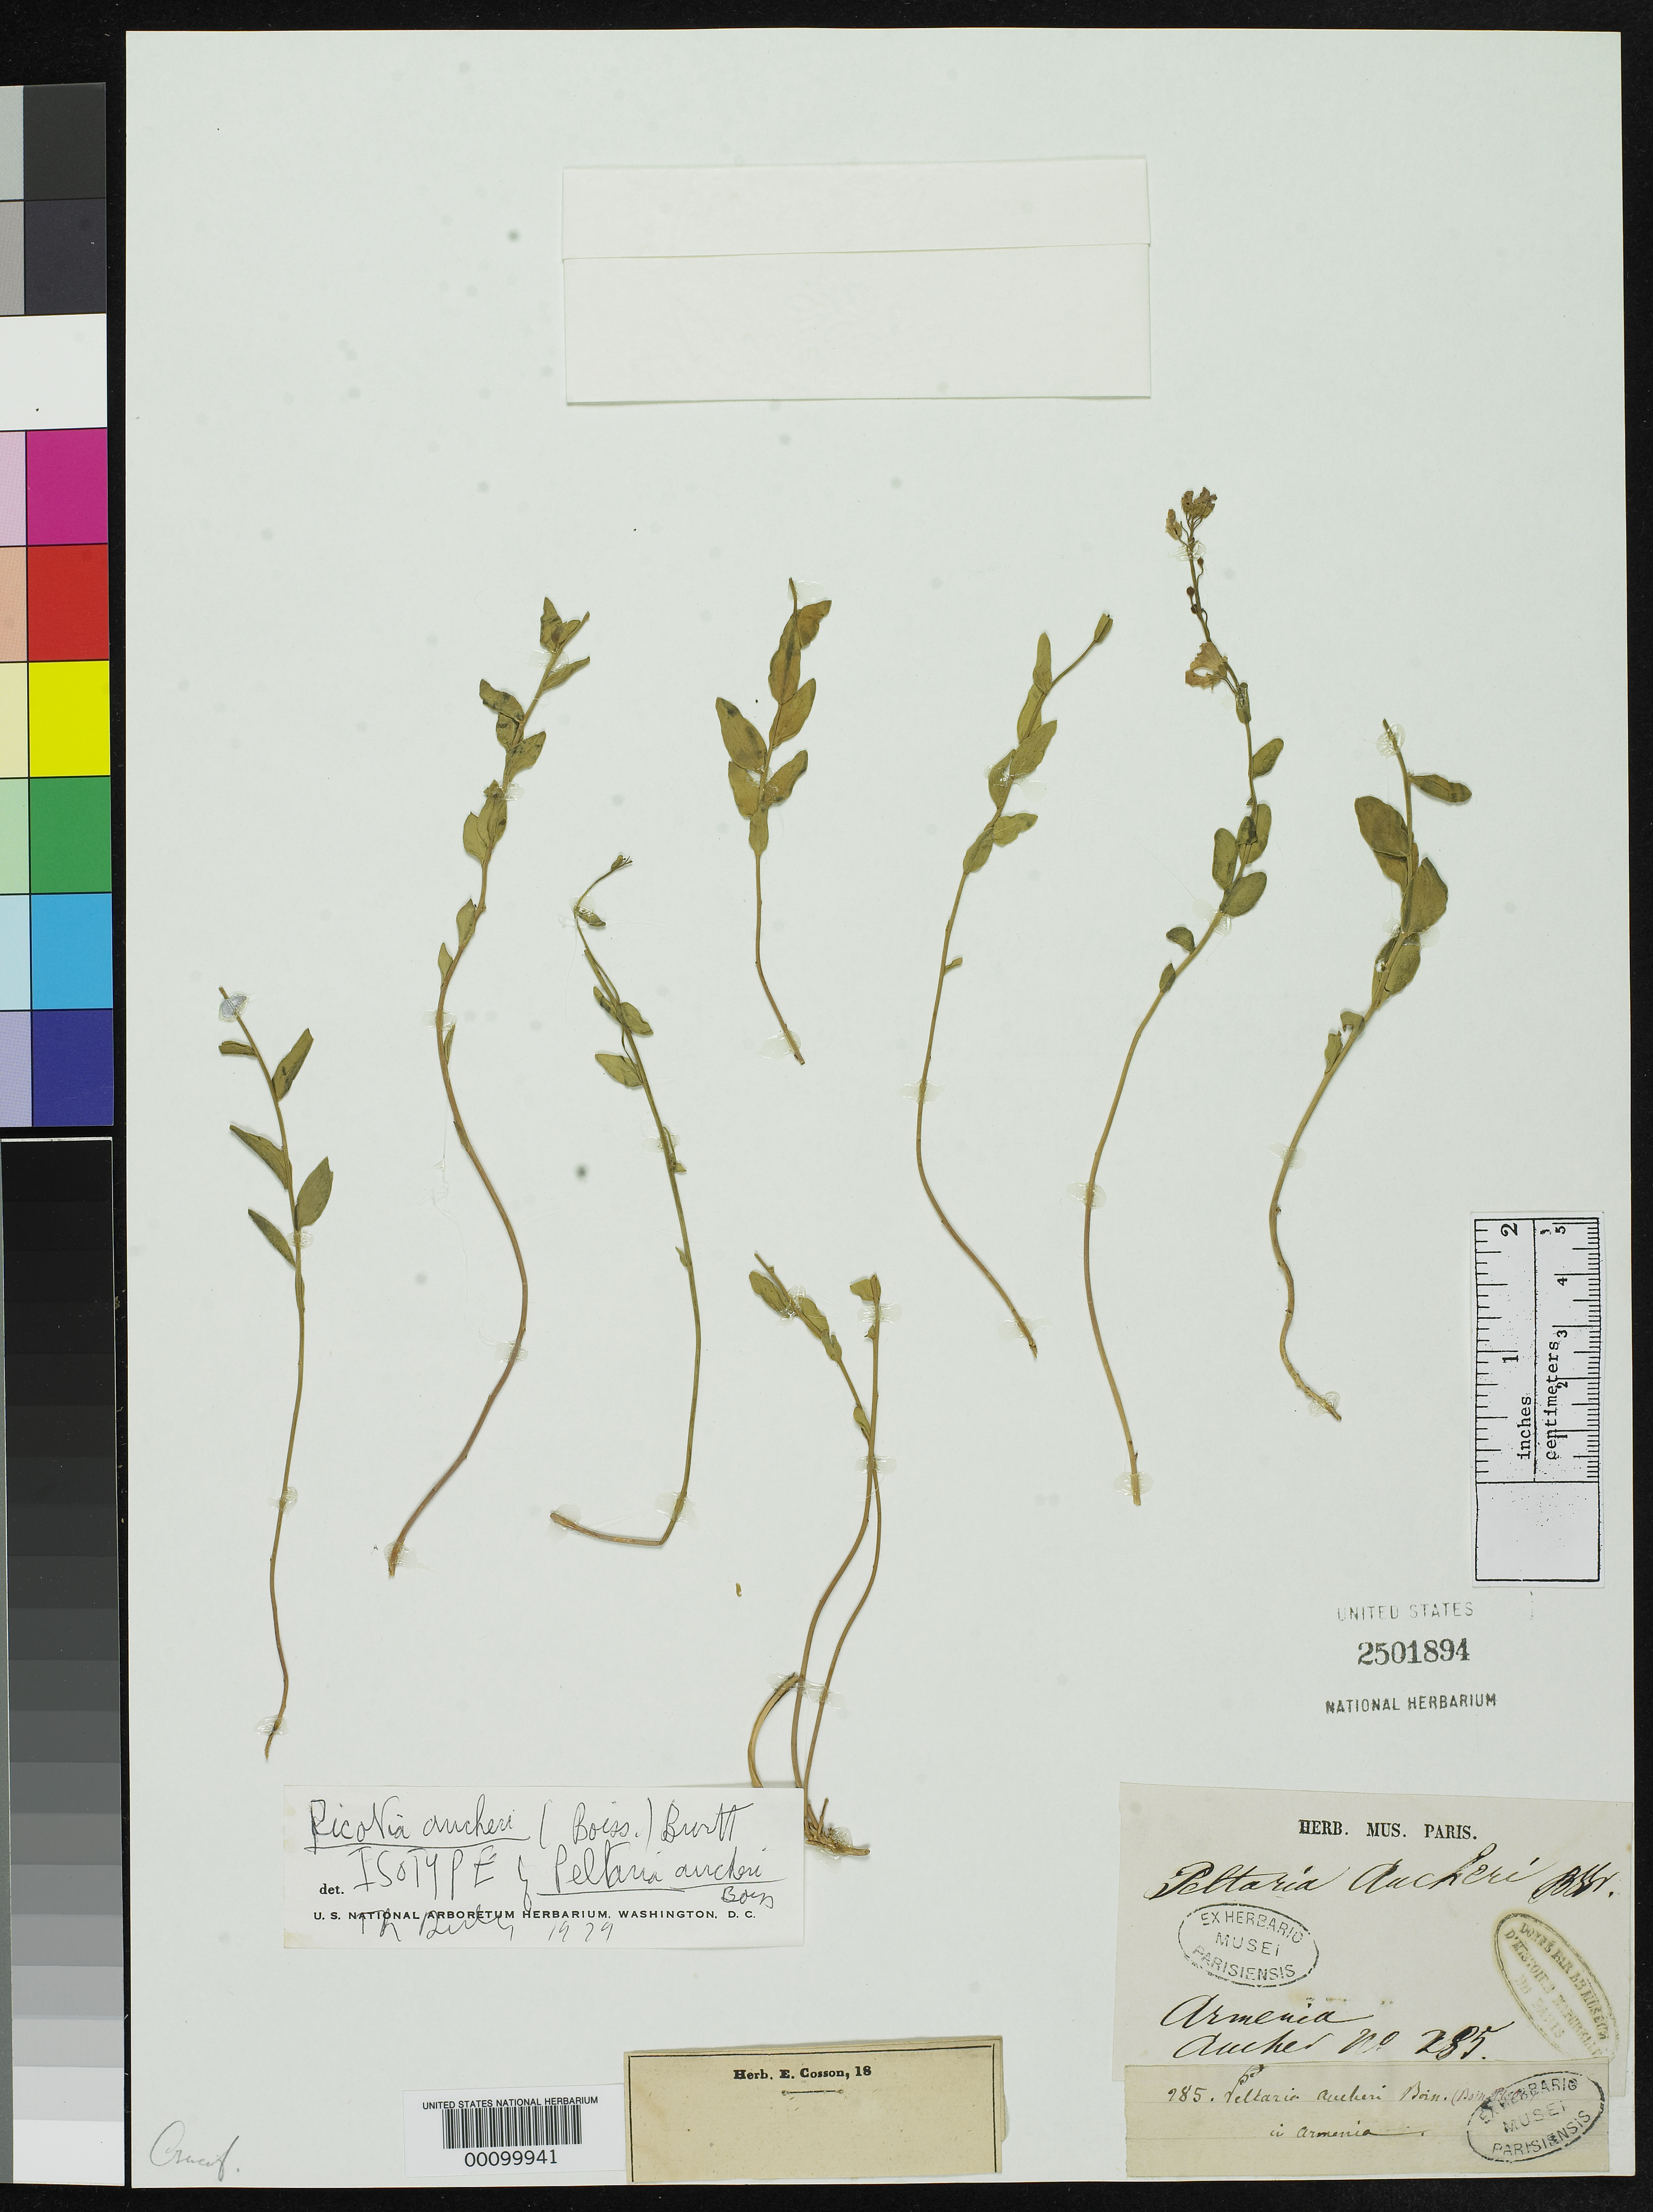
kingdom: Plantae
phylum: Tracheophyta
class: Magnoliopsida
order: Brassicales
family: Brassicaceae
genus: Peltaria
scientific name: Peltaria aucheri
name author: Boiss.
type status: Isotype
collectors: P. Aucher-Éloy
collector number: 285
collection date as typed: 1742 to -- --- 1838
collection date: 1742/1838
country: Armenia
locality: "Armenia". (on label as Iran / Turkey / USSR)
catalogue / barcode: US 2501894